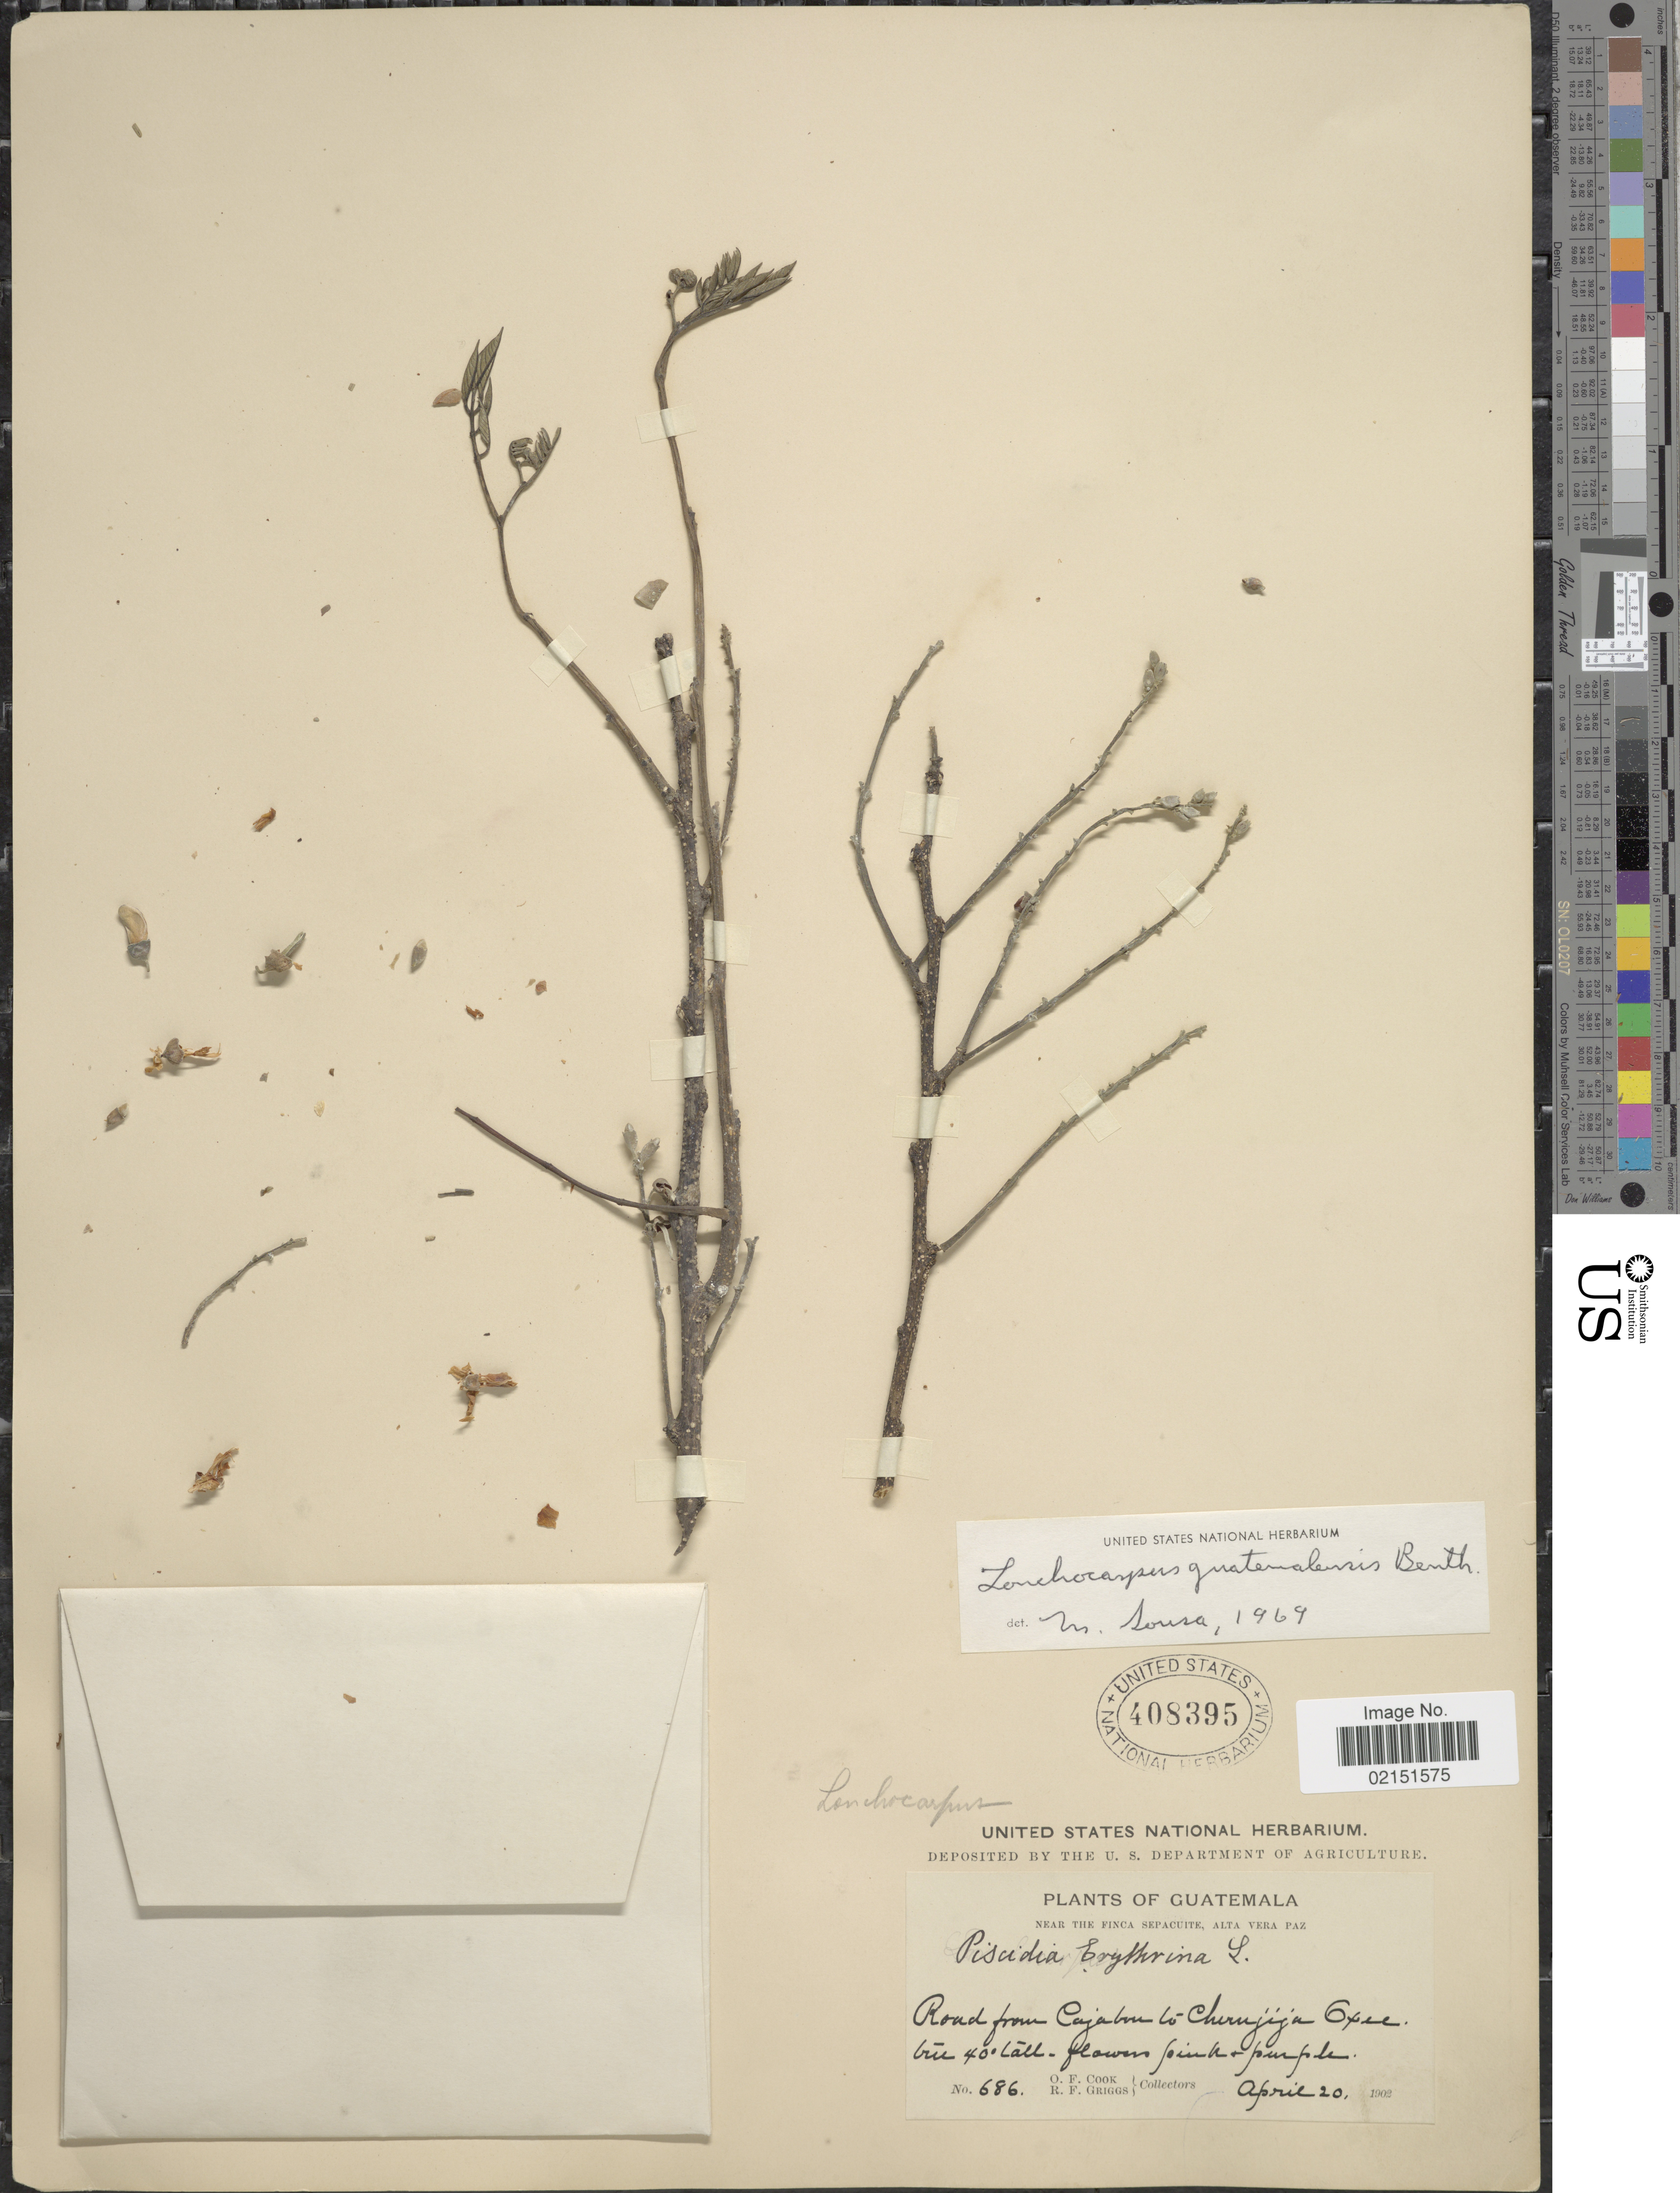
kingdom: Plantae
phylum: Tracheophyta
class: Magnoliopsida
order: Fabales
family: Fabaceae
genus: Lonchocarpus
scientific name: Lonchocarpus guatemalensis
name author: Benth.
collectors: O. F. Cook & R. F. Griggs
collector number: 686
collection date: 1902-04-20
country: Guatemala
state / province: Alta Verapaz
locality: Near the Finca Sepacuite, Alta Vera Paz. Road from Cajabon to Cherujija Oxec.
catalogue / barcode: US 408395